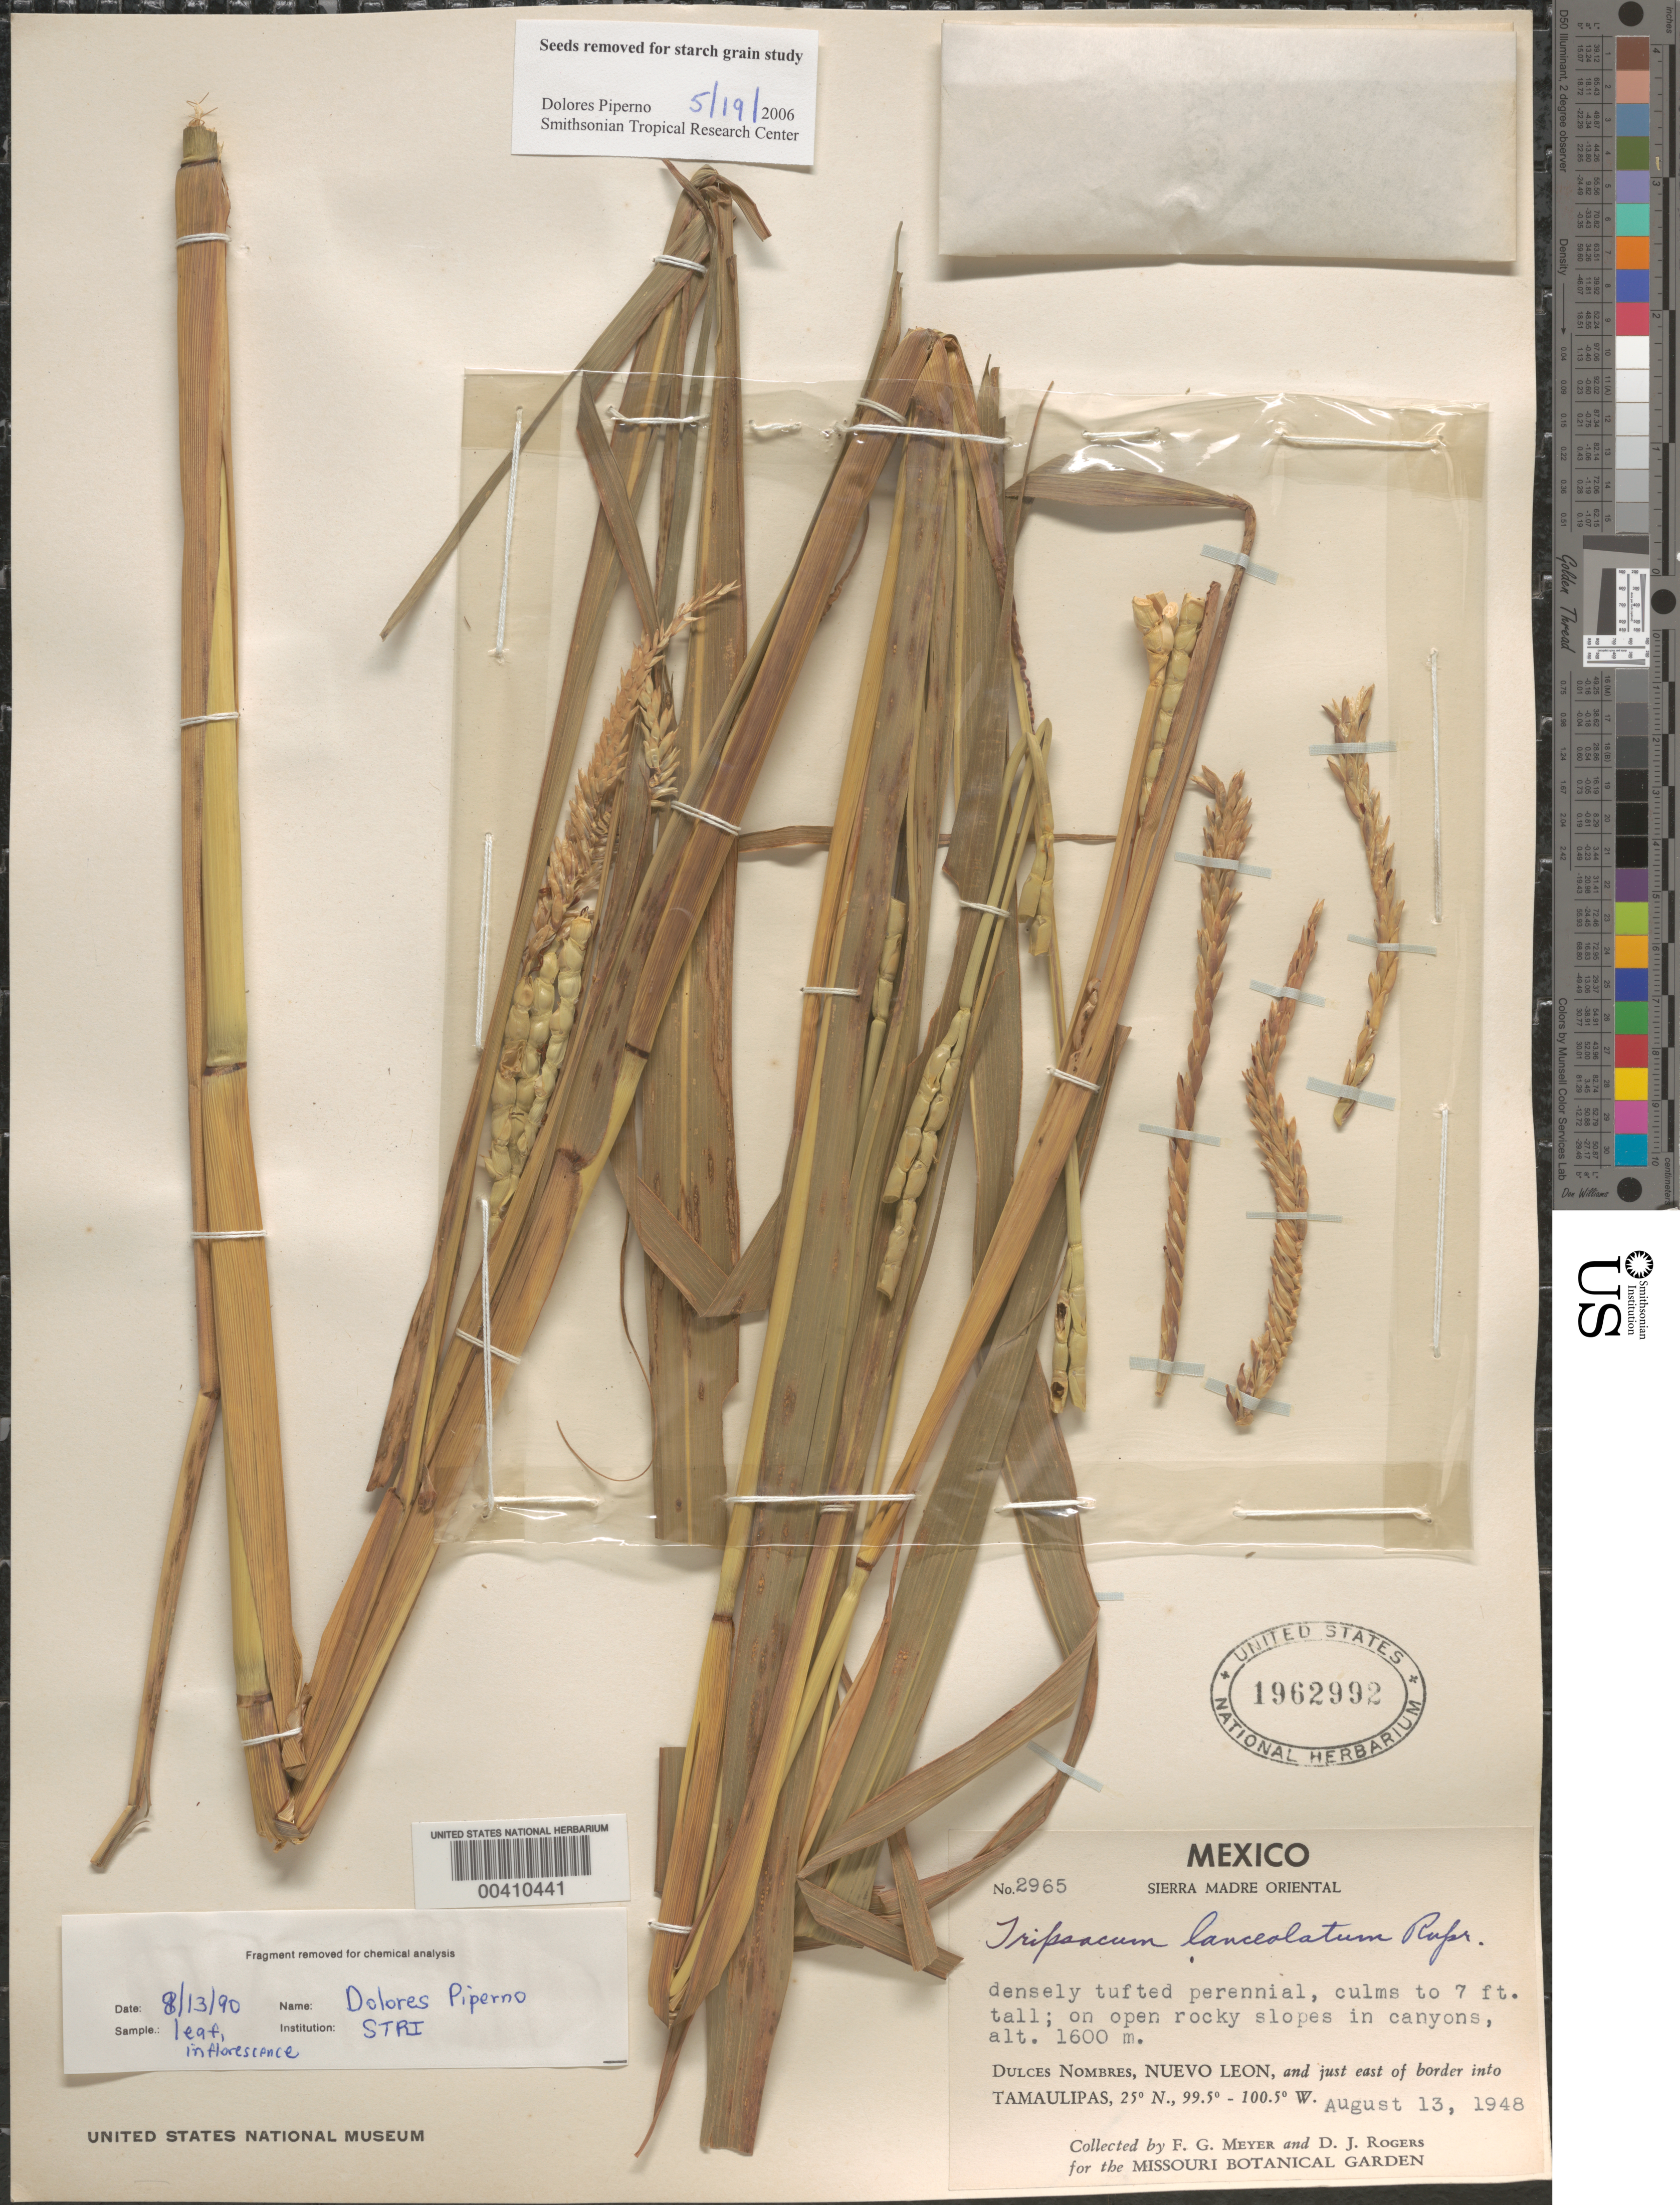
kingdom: Plantae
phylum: Tracheophyta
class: Liliopsida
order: Poales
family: Poaceae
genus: Tripsacum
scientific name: Tripsacum lanceolatum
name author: Rupr. ex E. Fourn.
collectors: F. G. Meyer & D. J. Rogers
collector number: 2965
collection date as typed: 13 Aug 1948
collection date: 1948-08-13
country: Mexico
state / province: Nuevo León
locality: Dulces Nombres, Nuevo Leon, & just E of border into Tamaulipas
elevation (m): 1600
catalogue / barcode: US 1962992